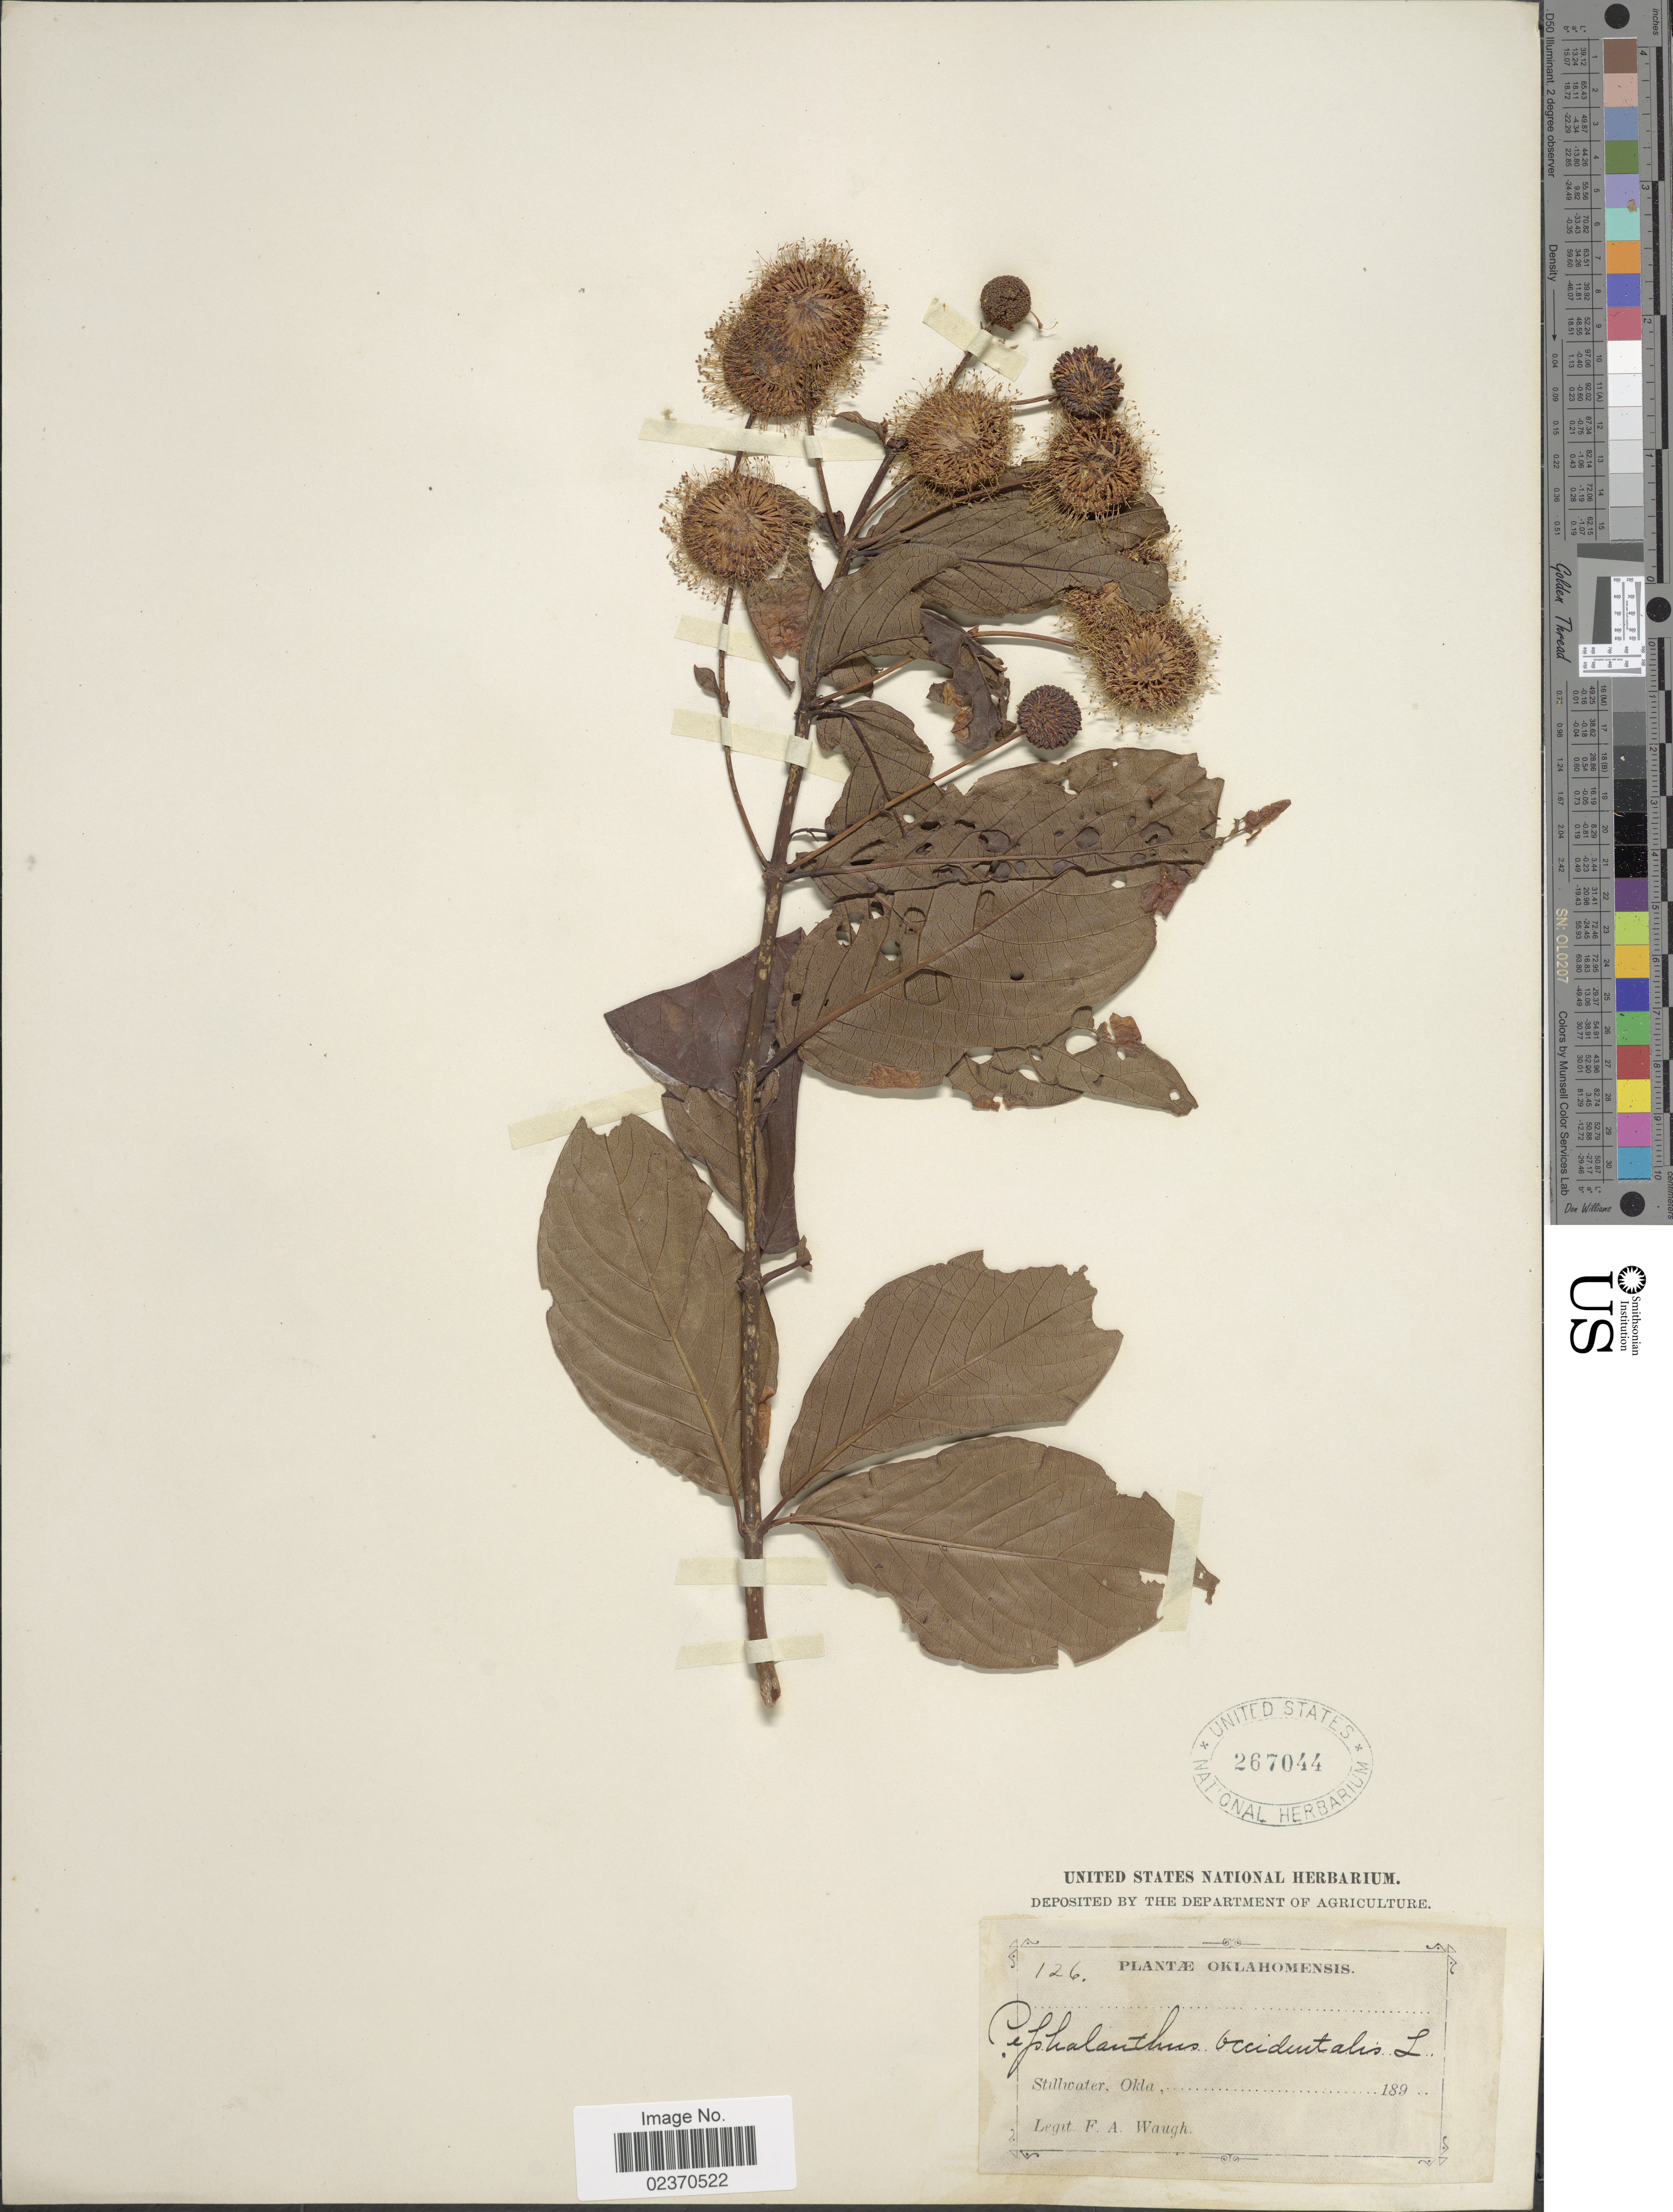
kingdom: Plantae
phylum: Tracheophyta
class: Magnoliopsida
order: Gentianales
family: Rubiaceae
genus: Cephalanthus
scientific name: Cephalanthus occidentalis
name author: L.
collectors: F. Waugh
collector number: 126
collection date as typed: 189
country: United States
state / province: Oklahoma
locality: Stillwater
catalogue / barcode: US 267044